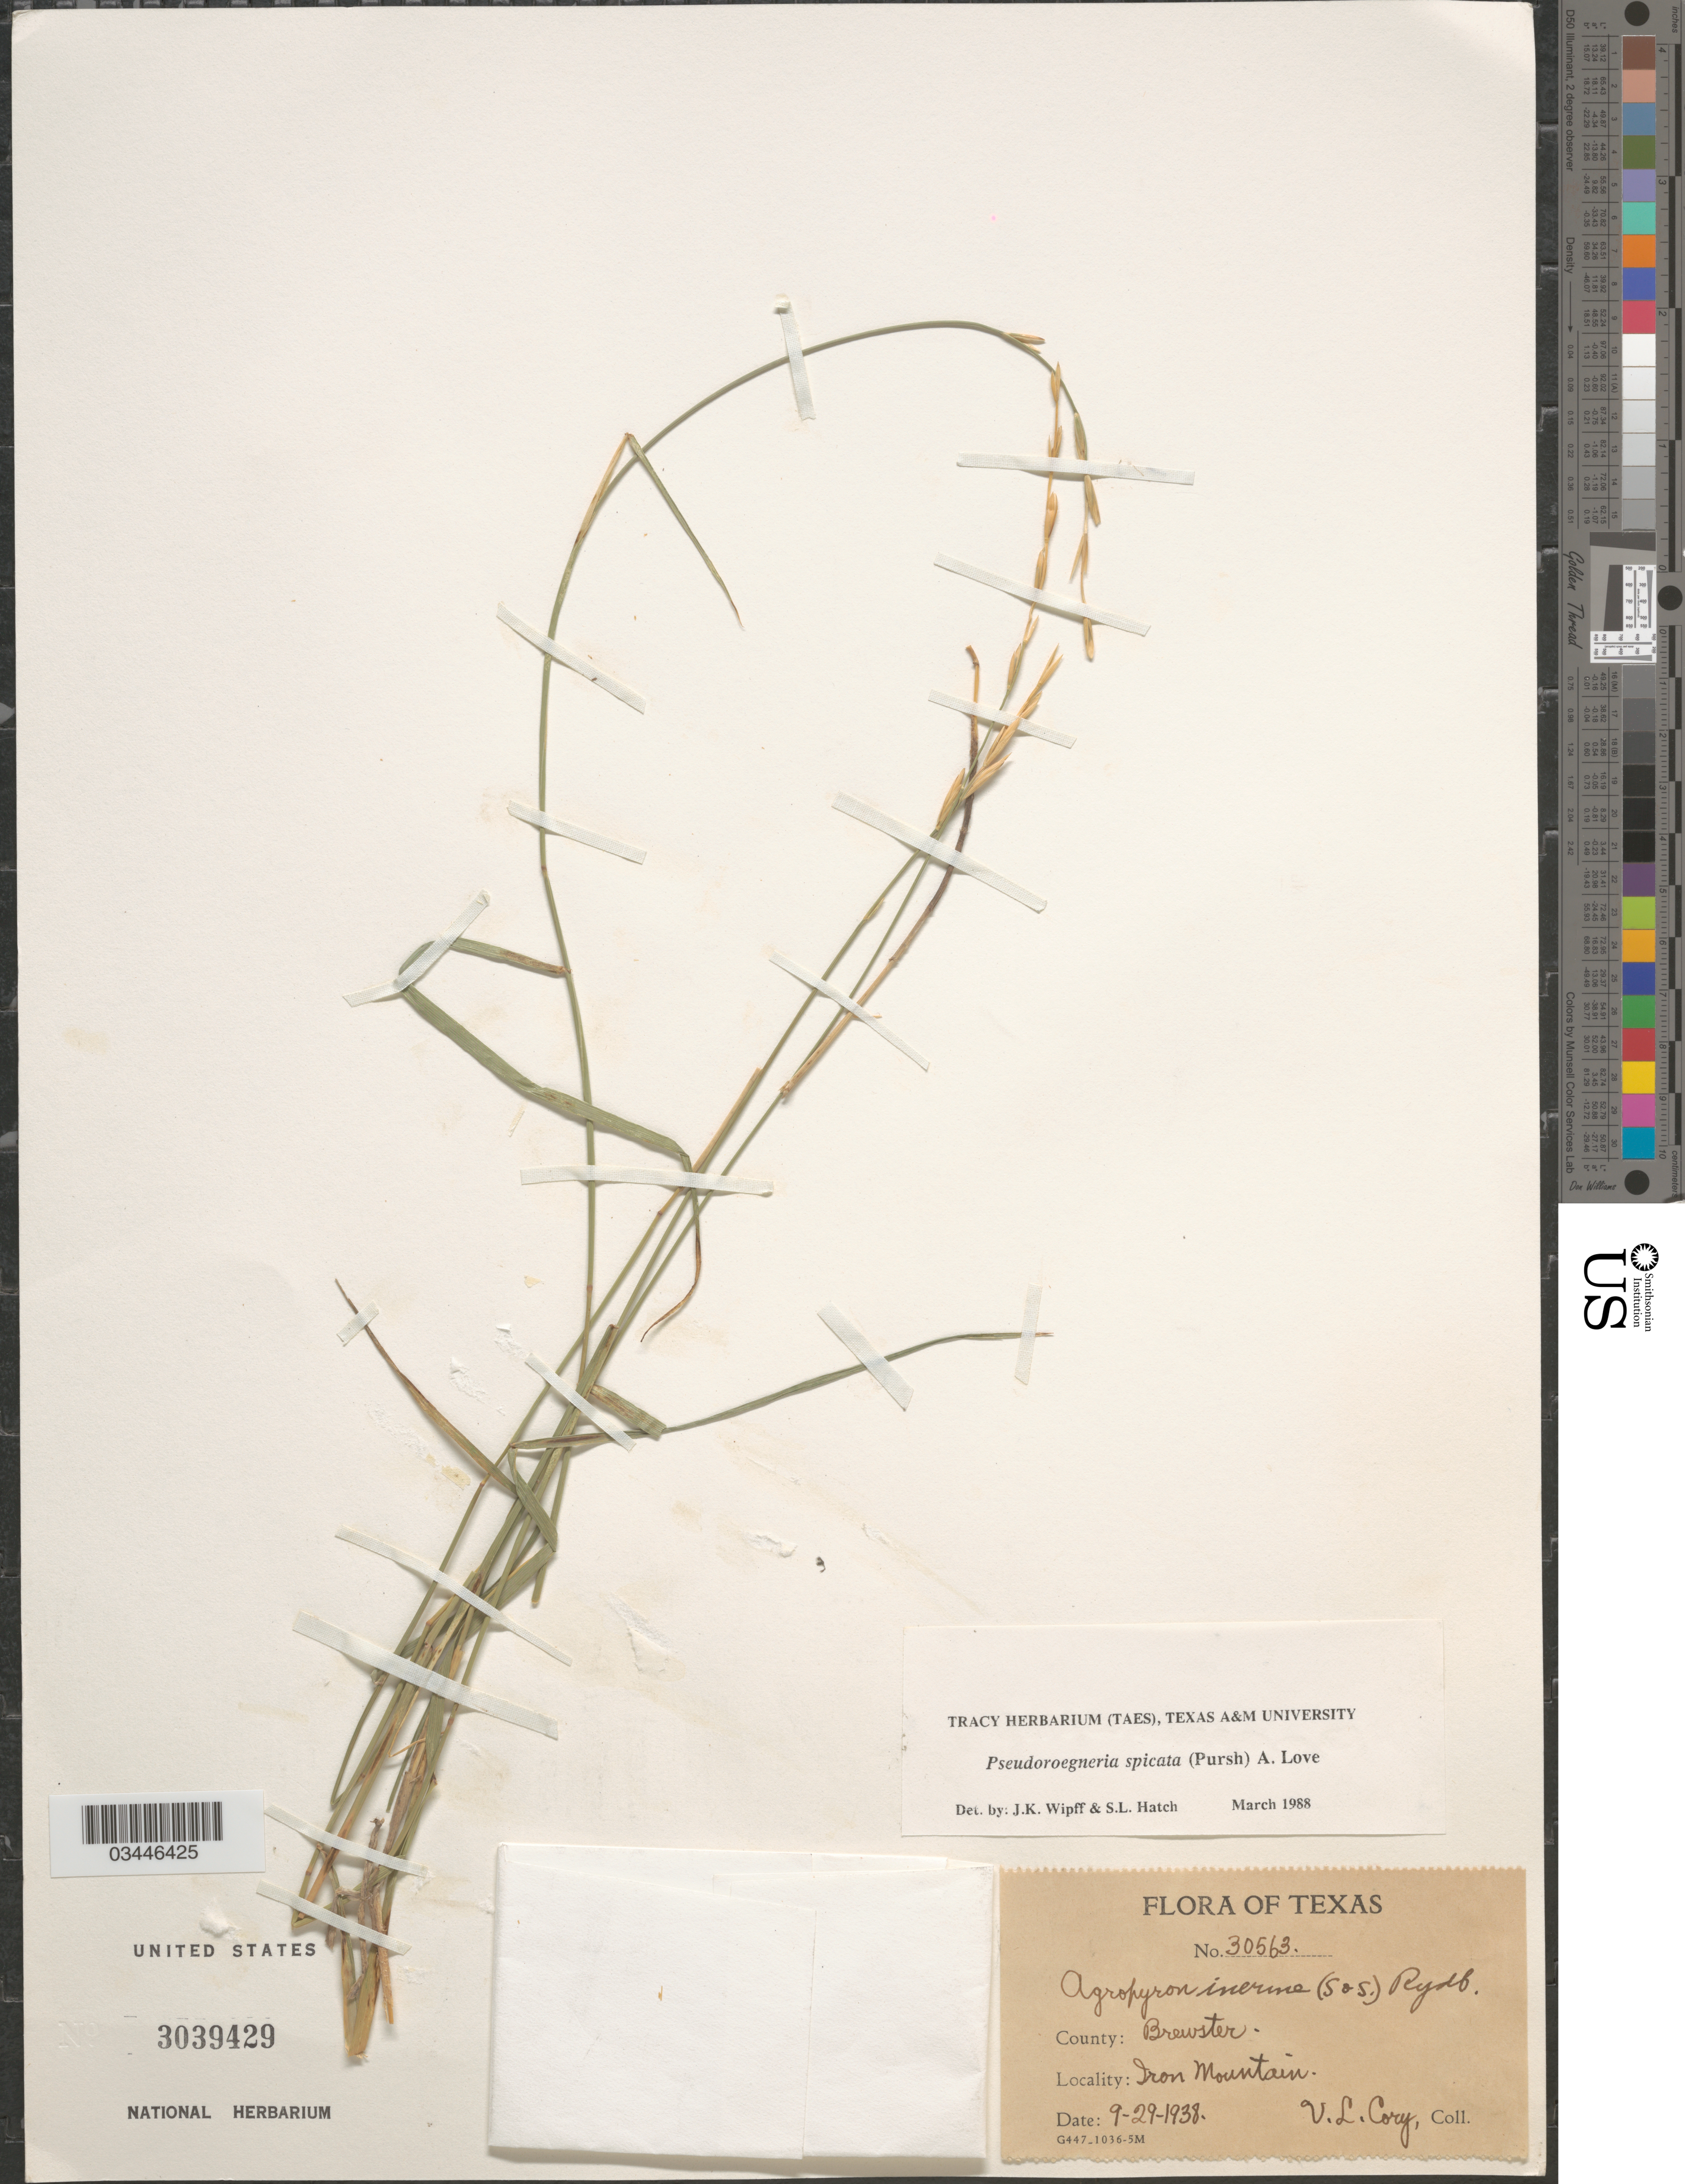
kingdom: Plantae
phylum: Tracheophyta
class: Liliopsida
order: Poales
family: Poaceae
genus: Pseudoroegneria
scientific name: Pseudoroegneria spicata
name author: (Pursh) Á. Löve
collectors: V. Cory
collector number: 30563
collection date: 1938-09-29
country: United States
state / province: Texas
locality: County: Brewster. Iron Mountain.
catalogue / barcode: US 3039429